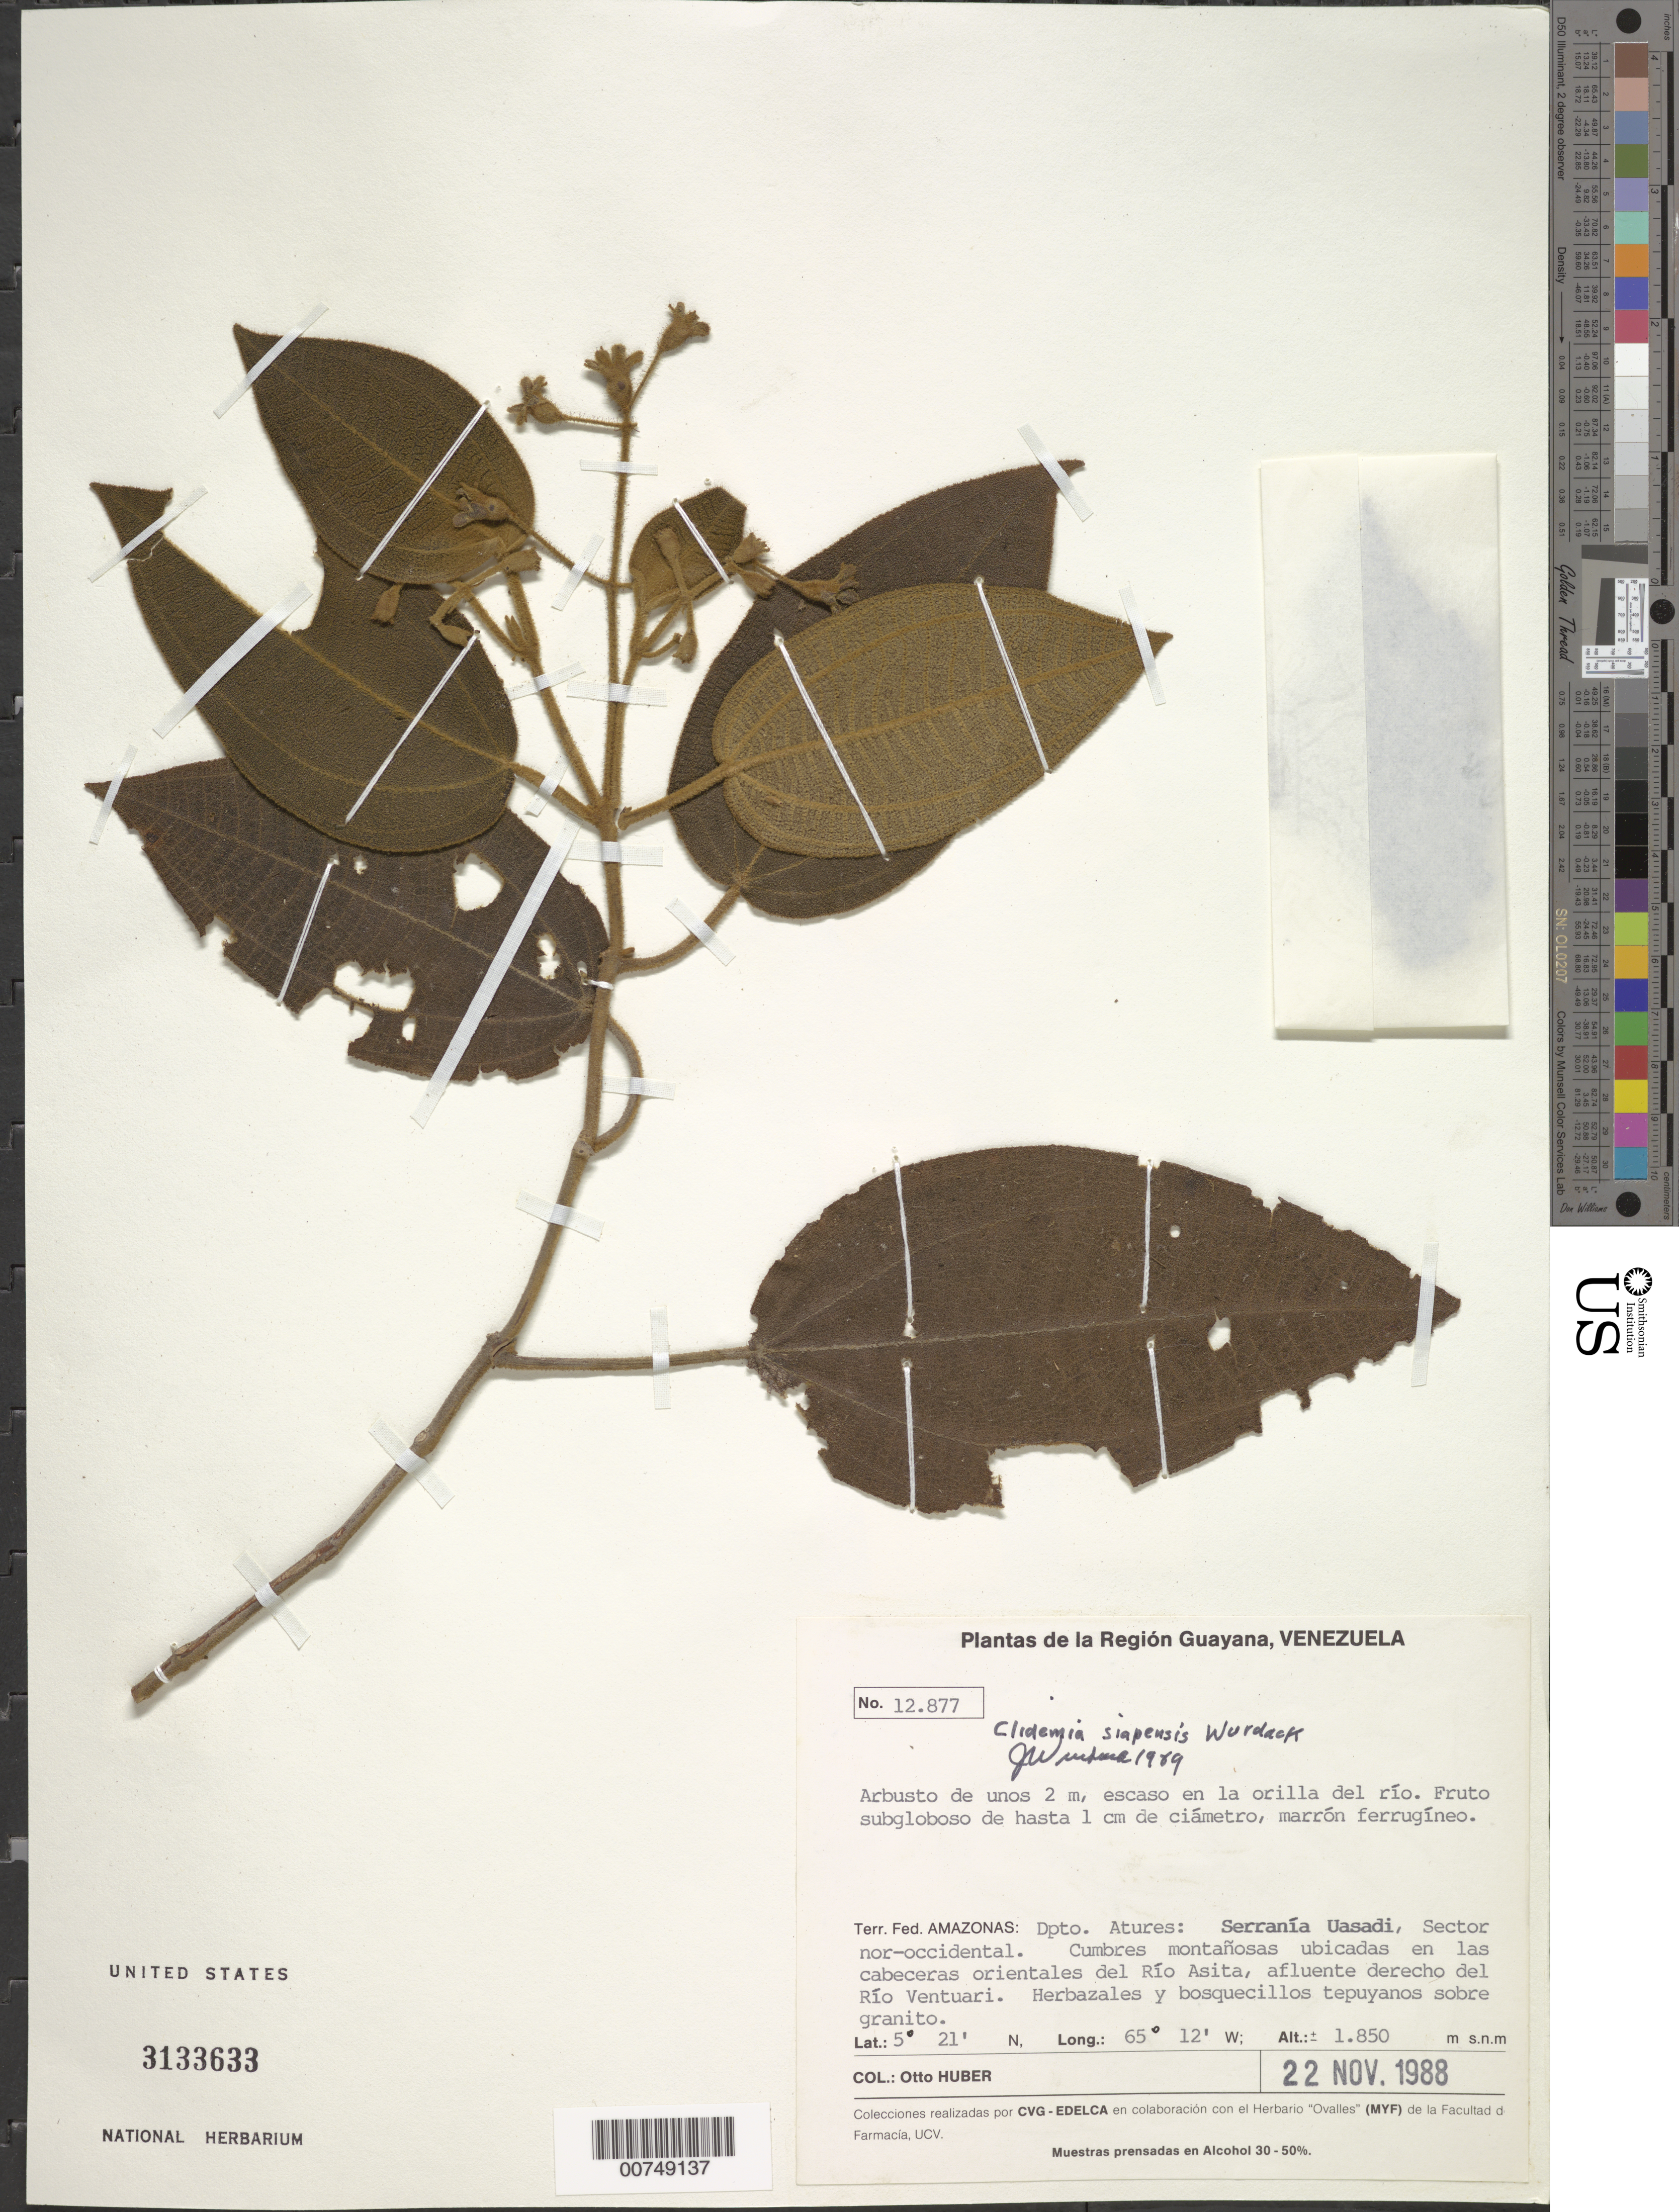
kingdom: Plantae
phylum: Tracheophyta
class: Magnoliopsida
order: Myrtales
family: Melastomataceae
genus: Clidemia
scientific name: Clidemia siapensis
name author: Wurdack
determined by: Wurdack, John J., (US), US (UNITED STATES)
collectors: O. Huber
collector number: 12877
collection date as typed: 22-Nov-88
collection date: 1988-11-22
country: Venezuela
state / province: Amazonas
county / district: Atures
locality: Serrania Uasadi, sector nor-occidental; cabeceras orientales del Río Asita, afluente derecho del Río Ventuari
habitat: Orilla del rio; cumbres monanosas ubicadas; herbazales y bosquecillos tepuyanos sobre granito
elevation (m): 1850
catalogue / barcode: US 3133633